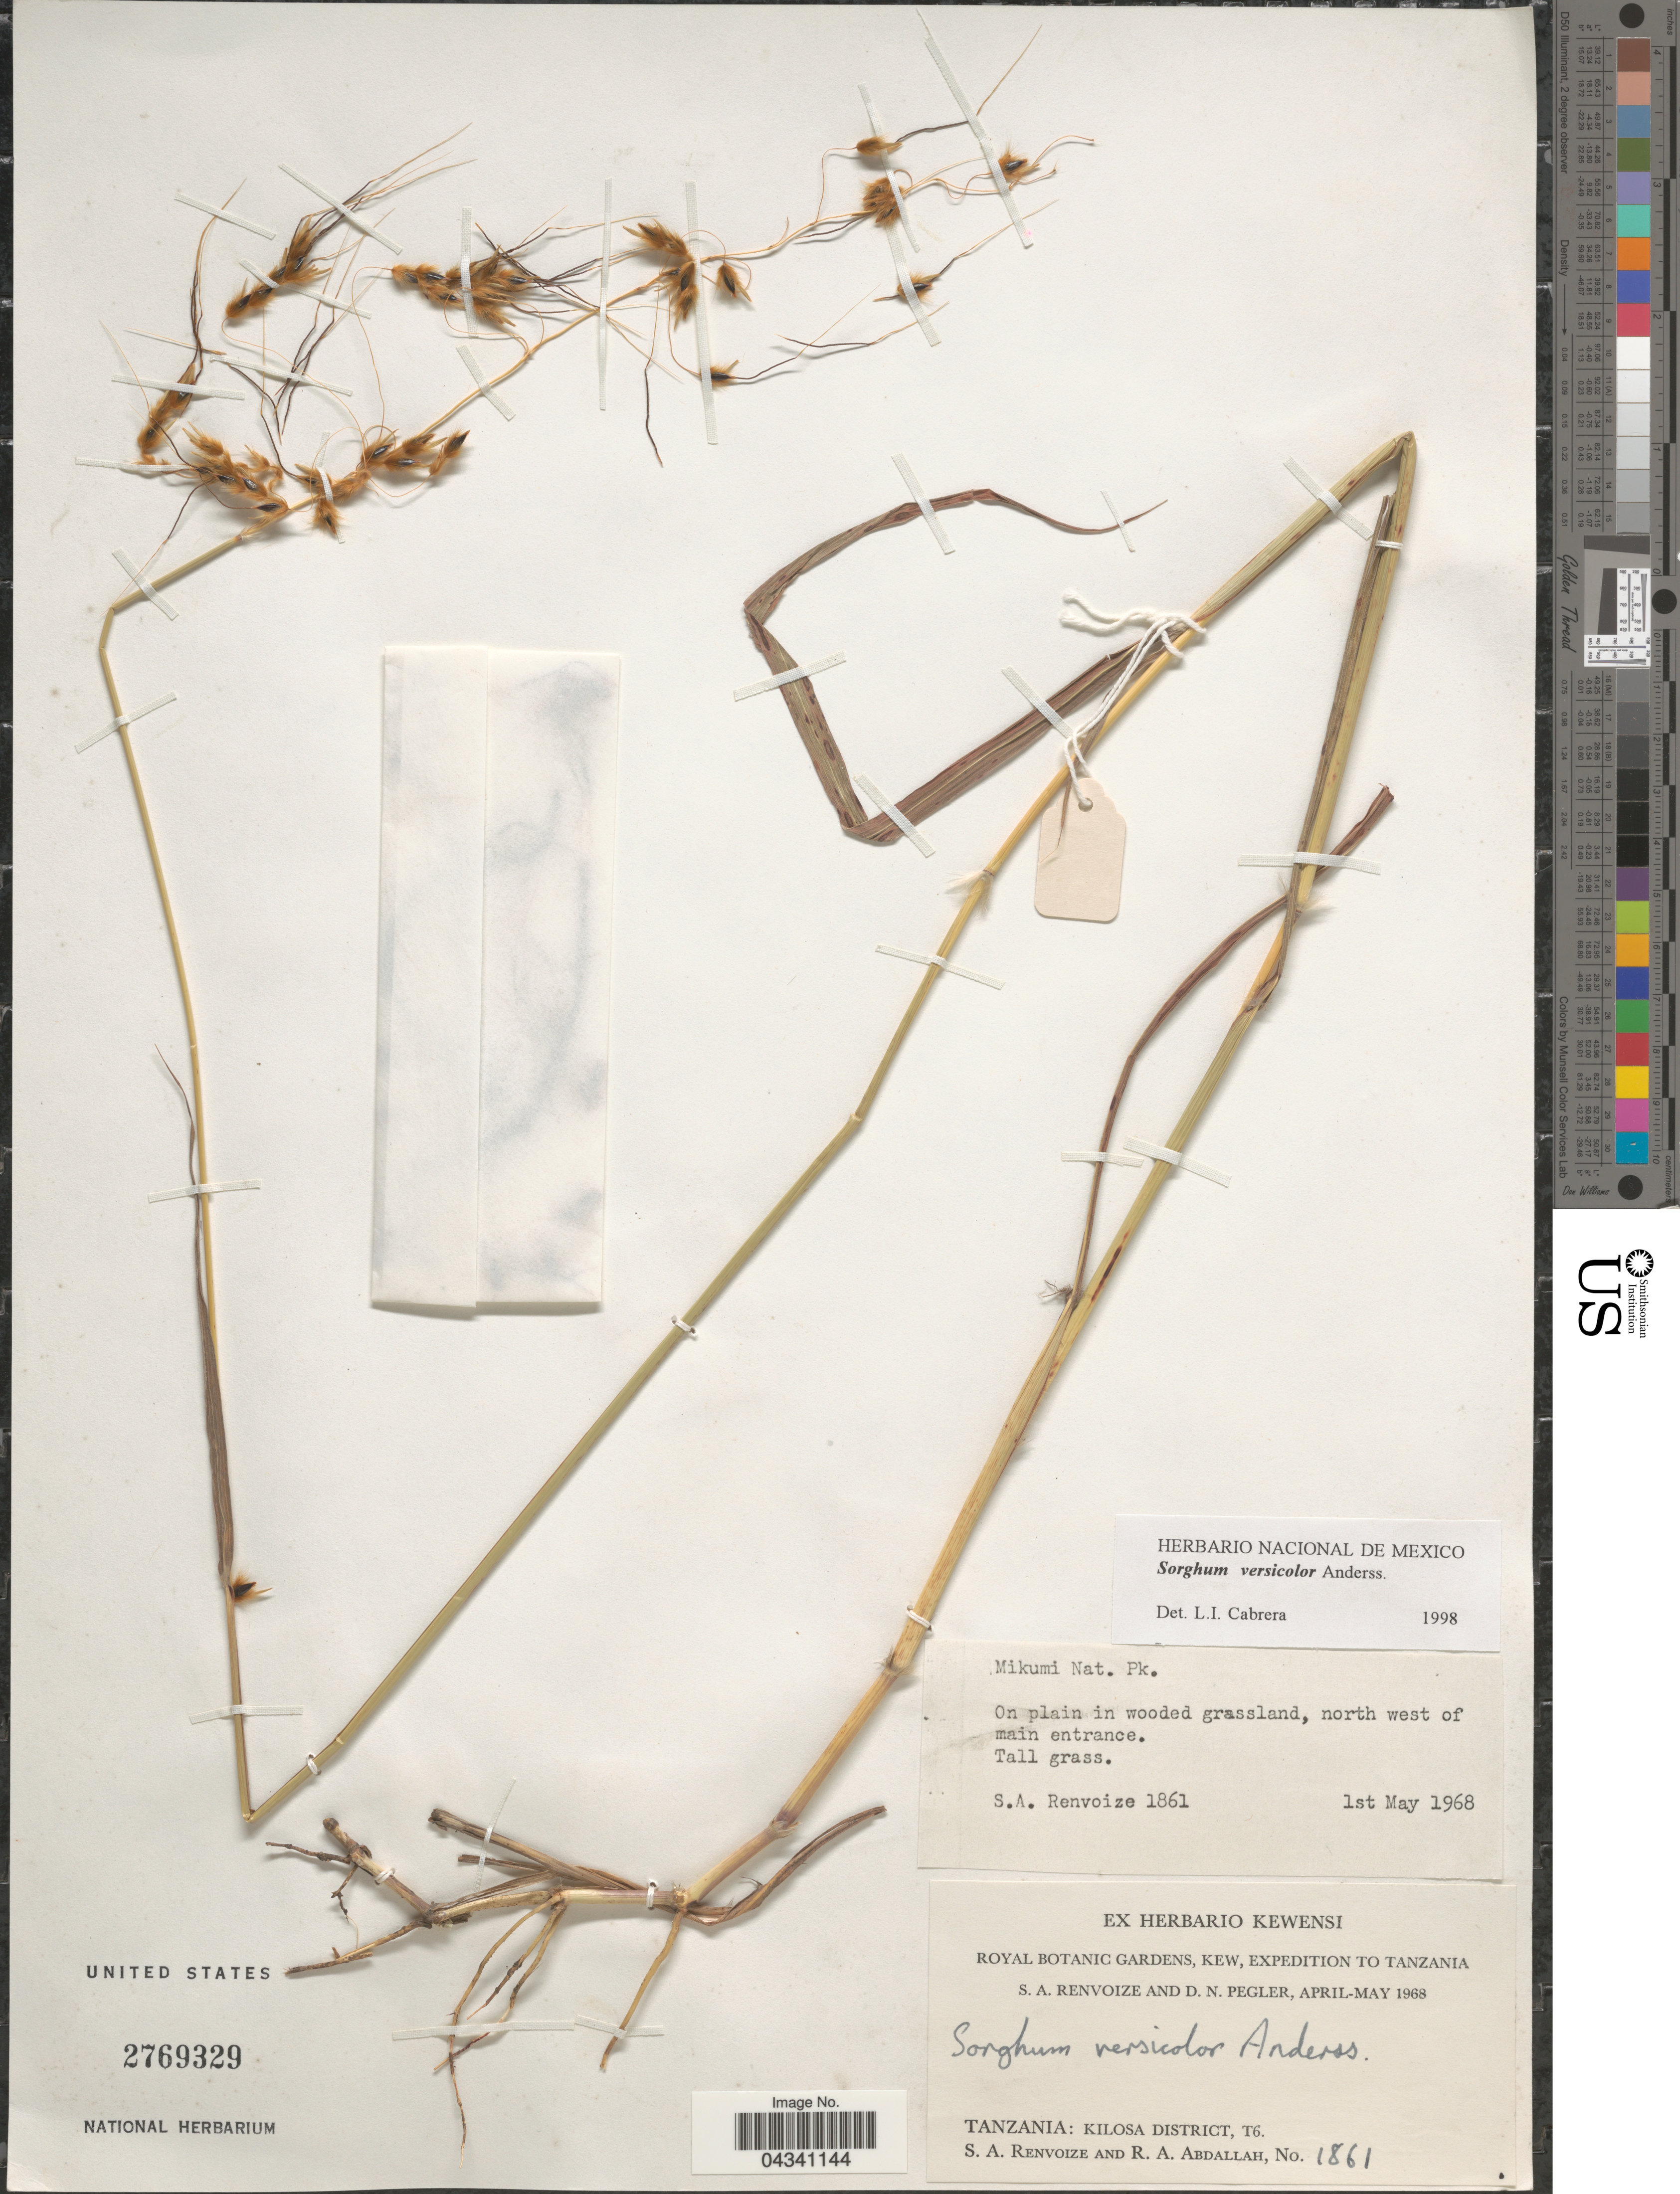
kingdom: Plantae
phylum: Tracheophyta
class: Liliopsida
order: Poales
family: Poaceae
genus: Sorghum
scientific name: Sorghum versicolor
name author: Andersson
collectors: S. A. Renvoize & R. Abdallah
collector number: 1861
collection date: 1968-05-01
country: Tanzania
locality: Mikumi Nat. Pk. On plain in wooded grassland, north west of main entrance. Expedition to Tanzania. Kilosa District, T6.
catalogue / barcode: US 2769329